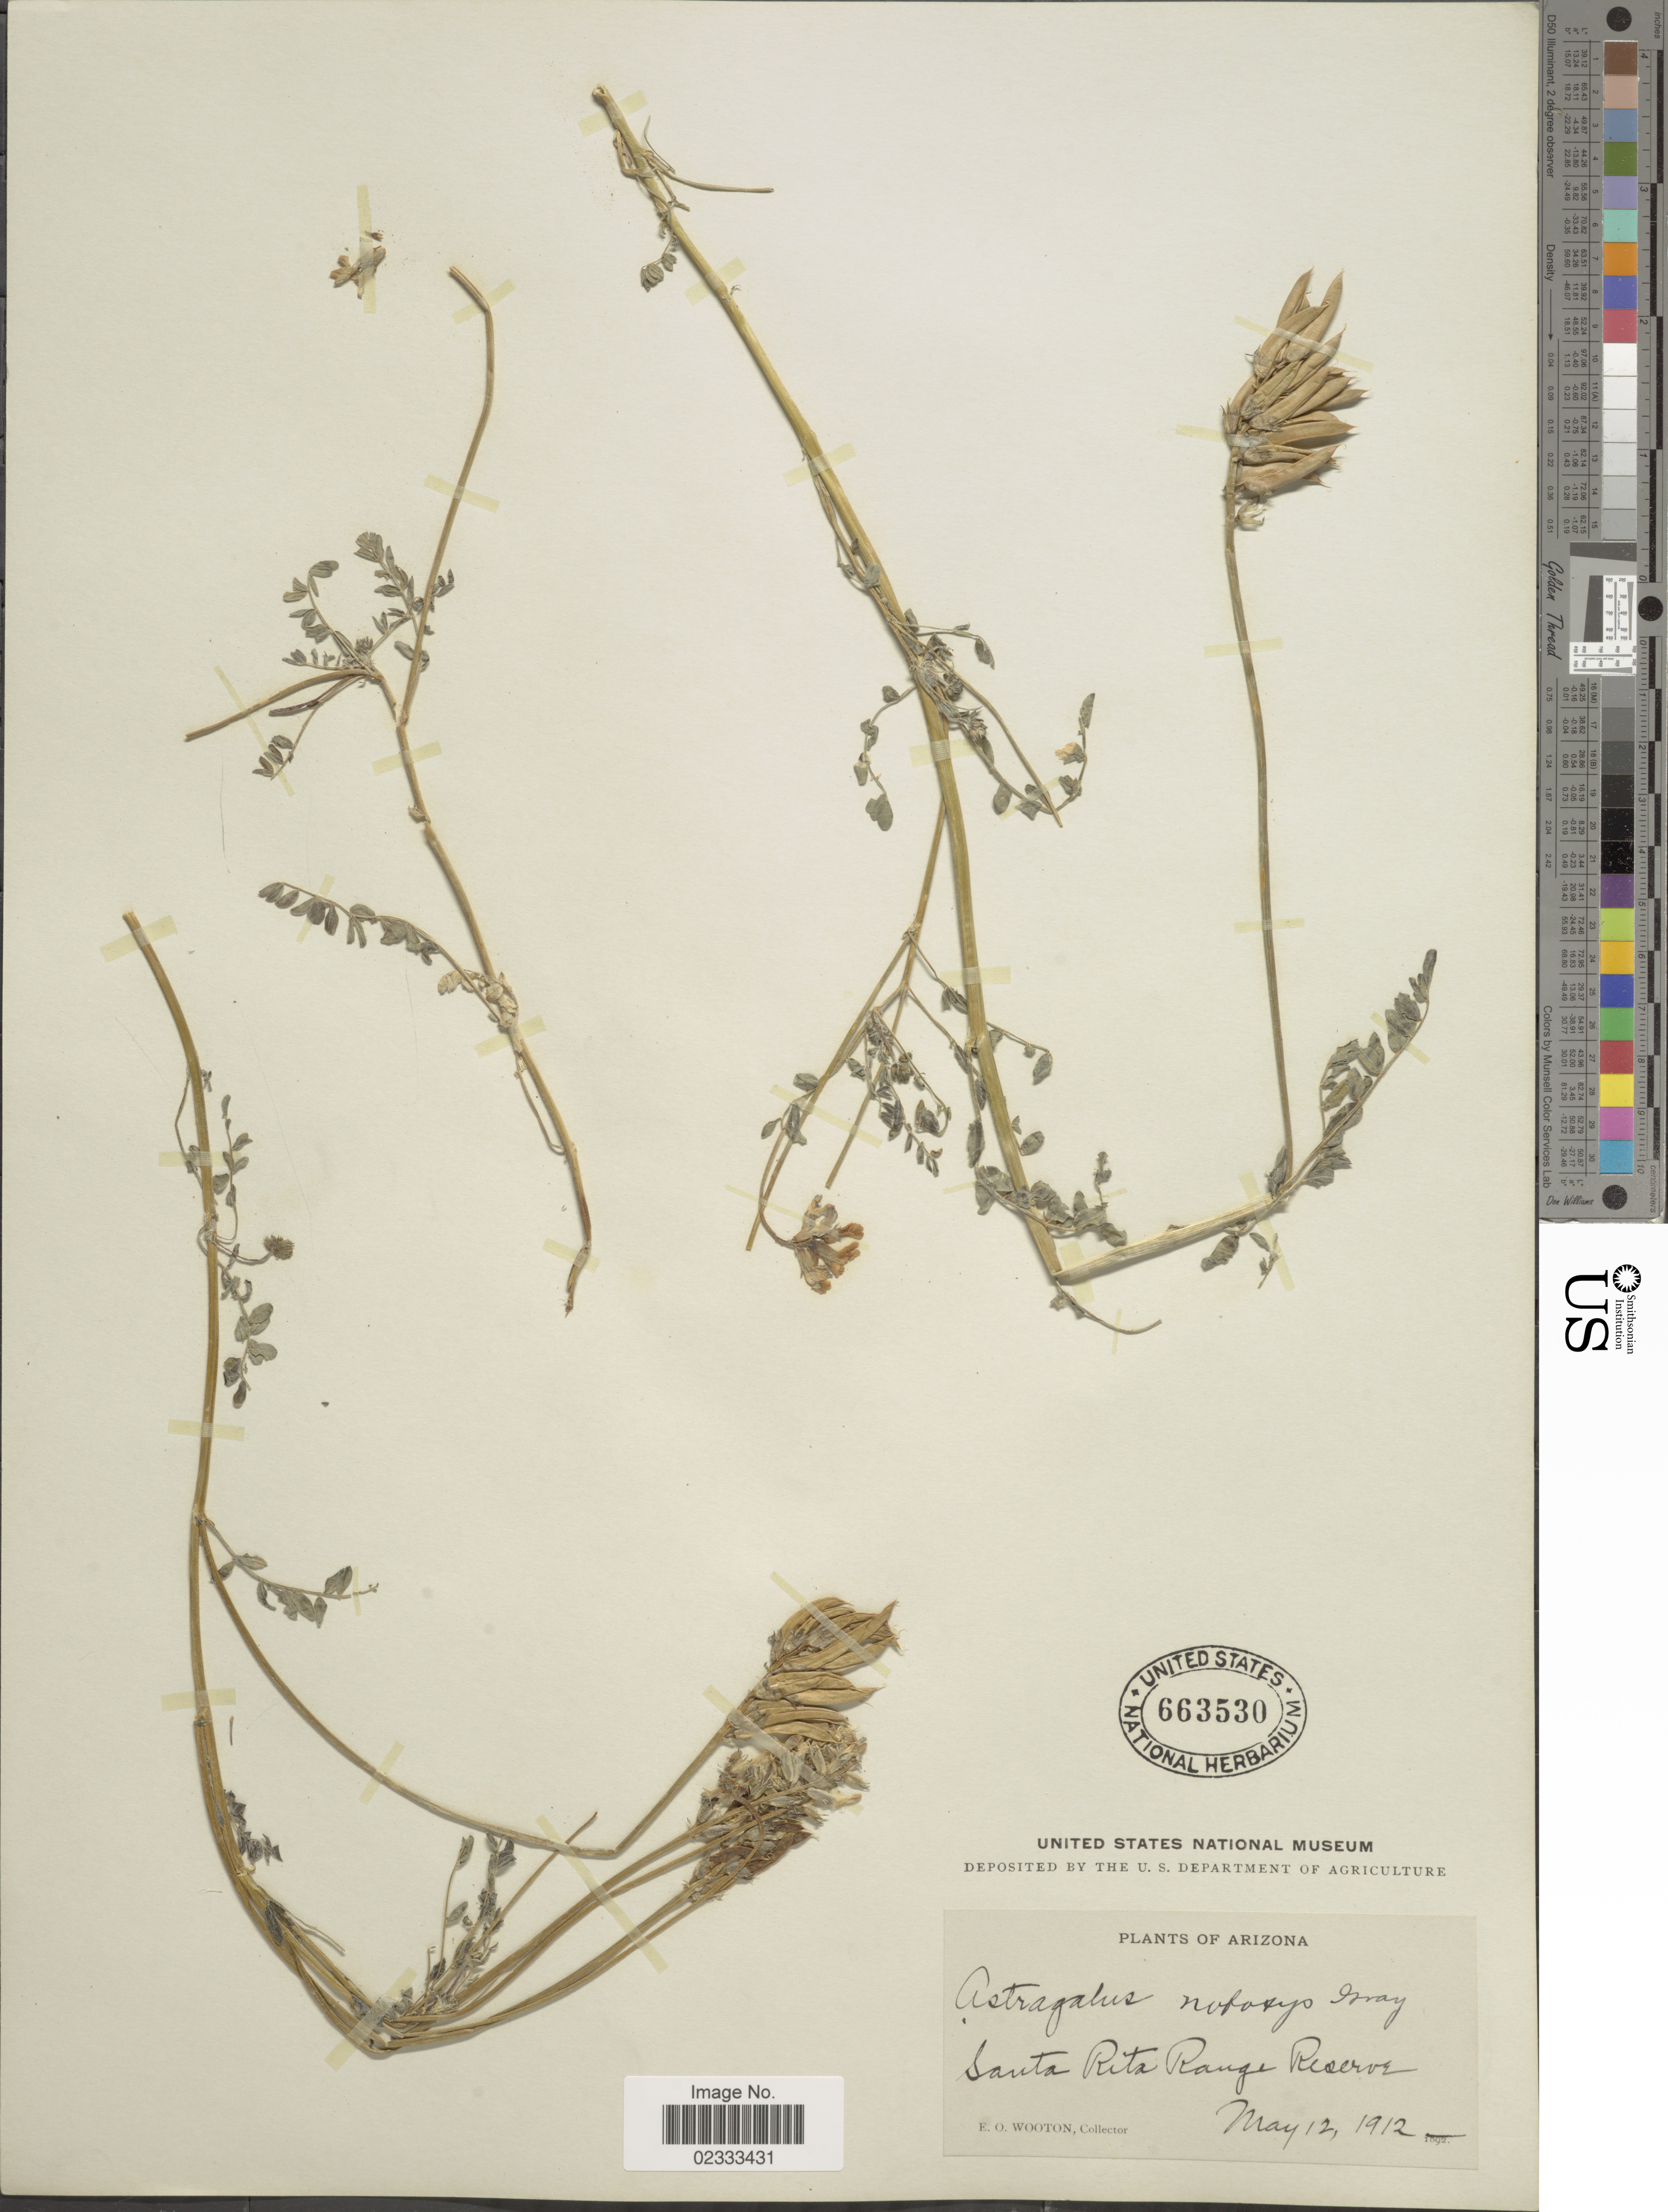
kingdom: Plantae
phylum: Tracheophyta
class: Magnoliopsida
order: Fabales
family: Fabaceae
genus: Astragalus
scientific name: Astragalus nothoxys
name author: A. Gray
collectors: E. O. Wooton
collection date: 1912-05-12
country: United States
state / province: Arizona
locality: Santa Rita Range Reserve.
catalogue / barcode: US 63530